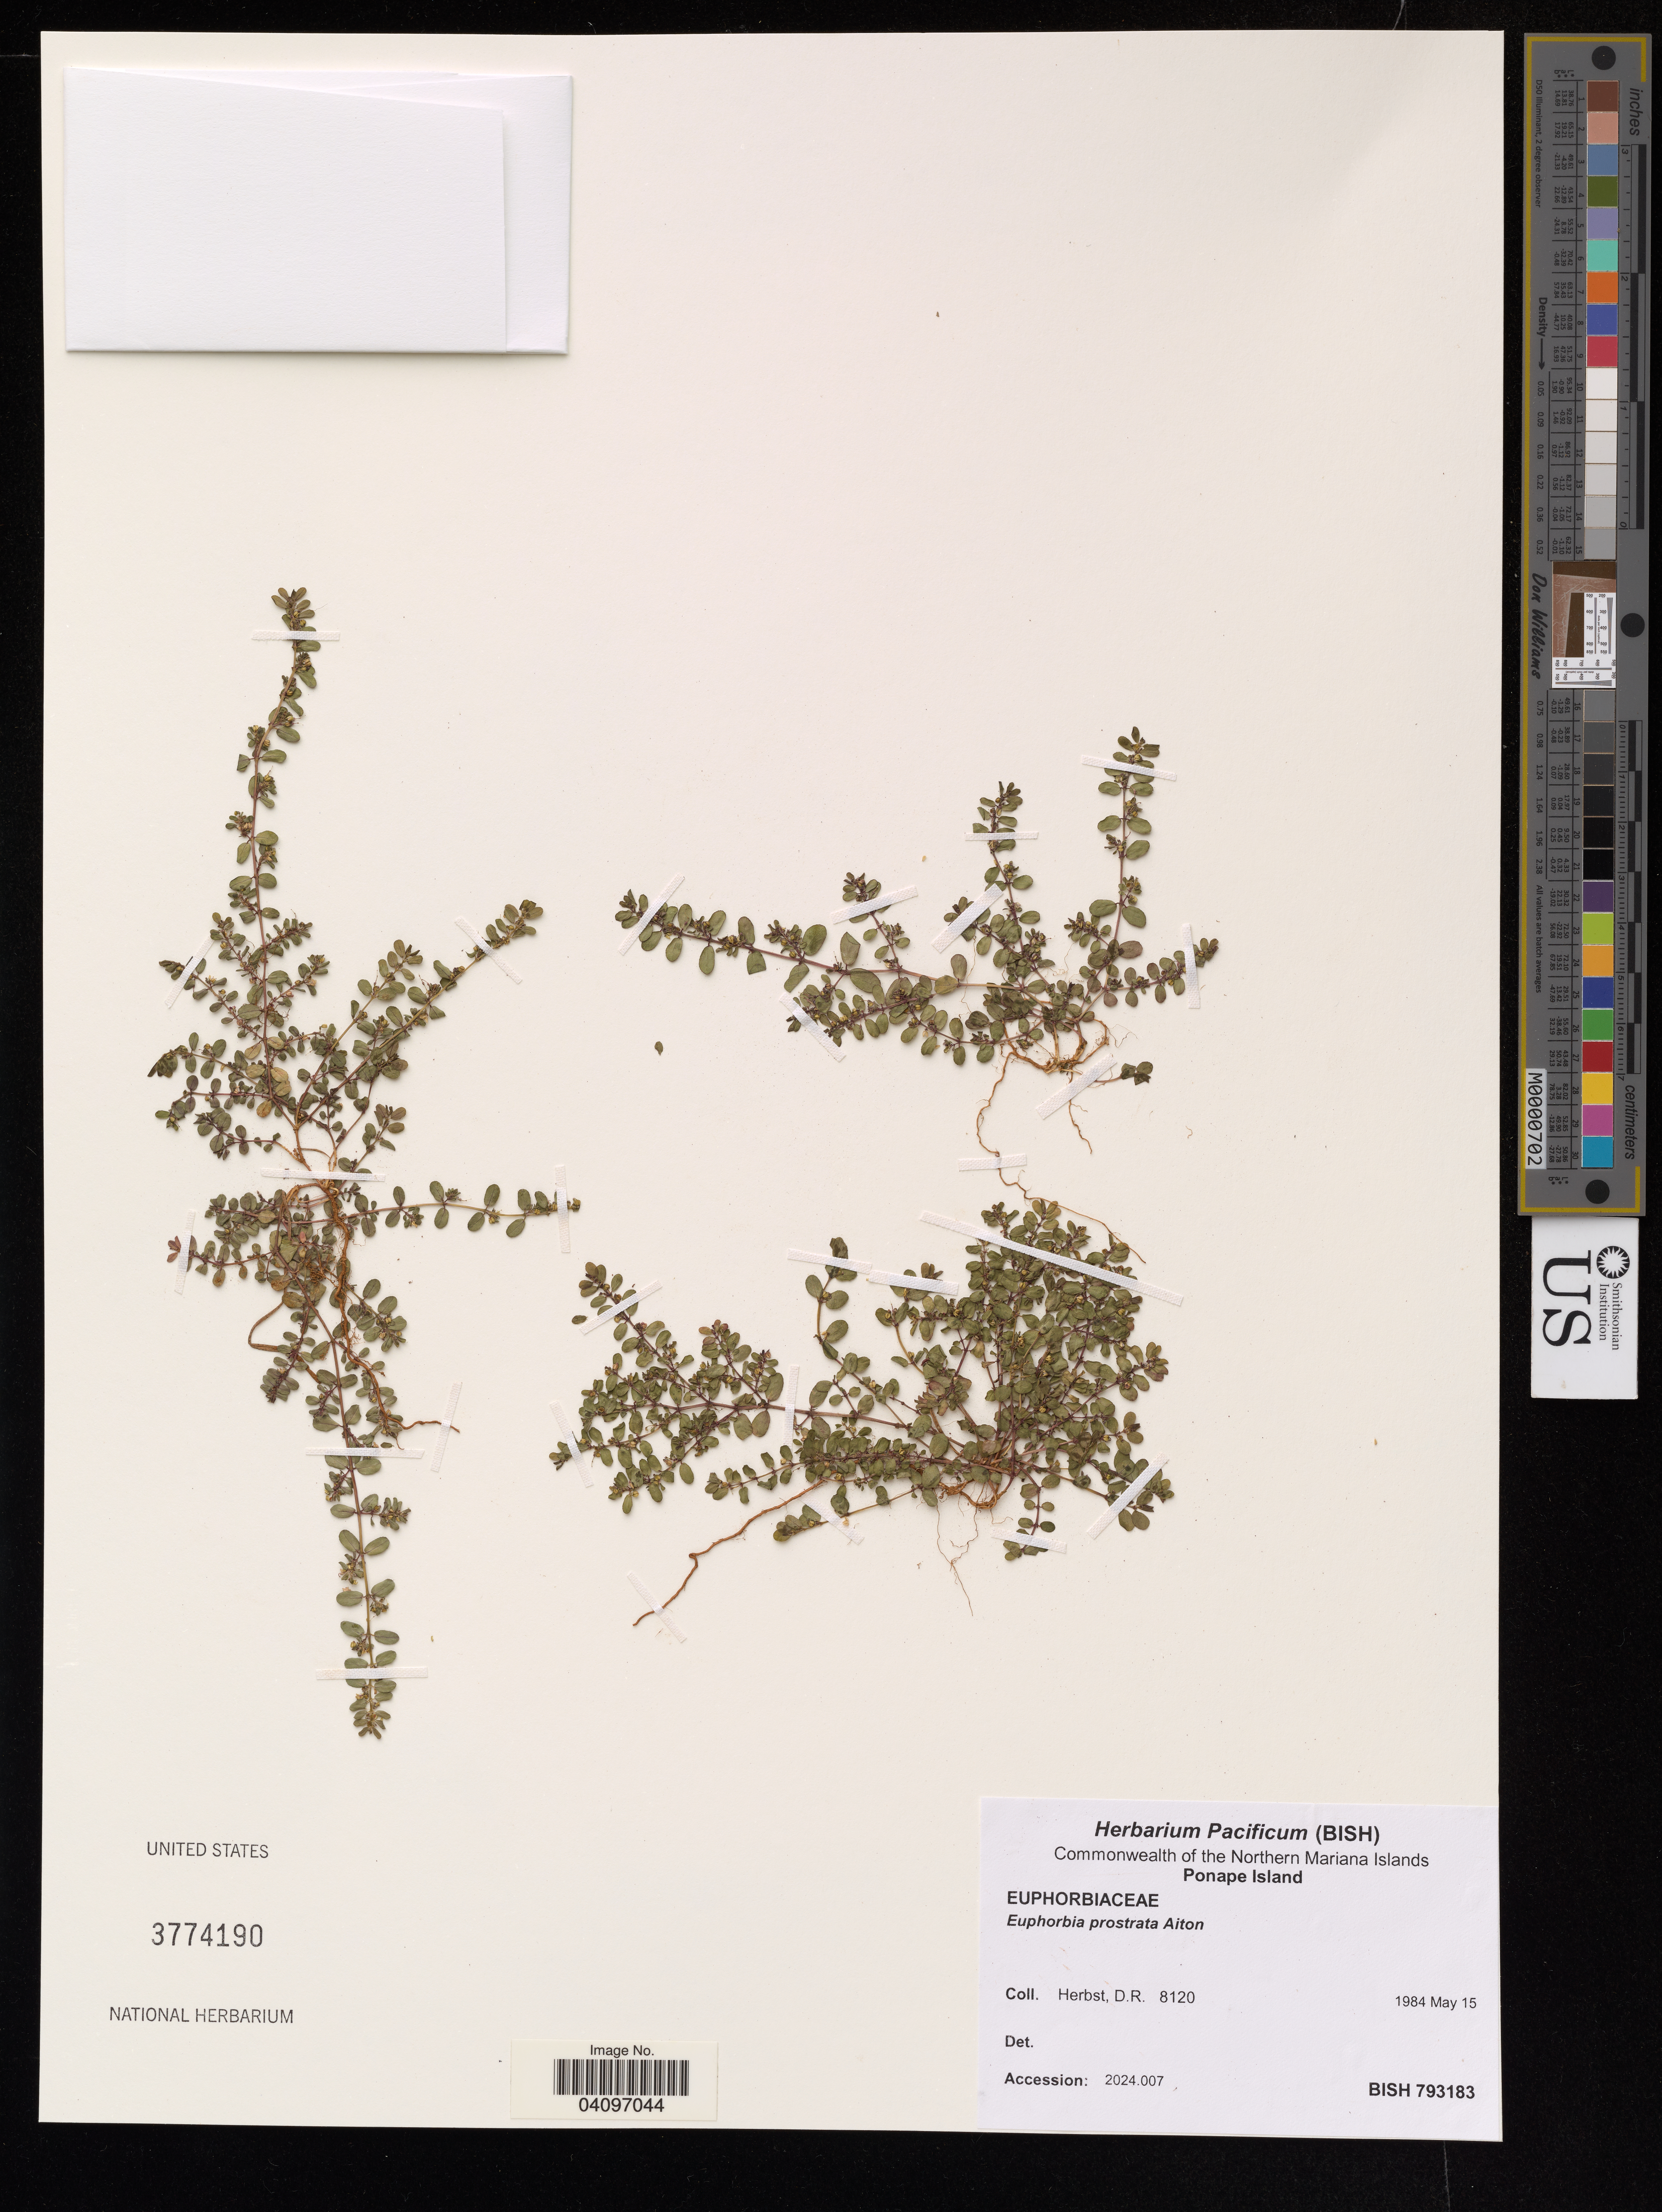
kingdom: Plantae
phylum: Tracheophyta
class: Magnoliopsida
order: Malpighiales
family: Euphorbiaceae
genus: Euphorbia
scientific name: Euphorbia prostrata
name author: Aiton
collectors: D. R. Herbst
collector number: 8120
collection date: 1984-05-15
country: Micronesia, Federated States of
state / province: Pohnpei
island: Pohnpei [Ponape]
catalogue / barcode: US 3774190